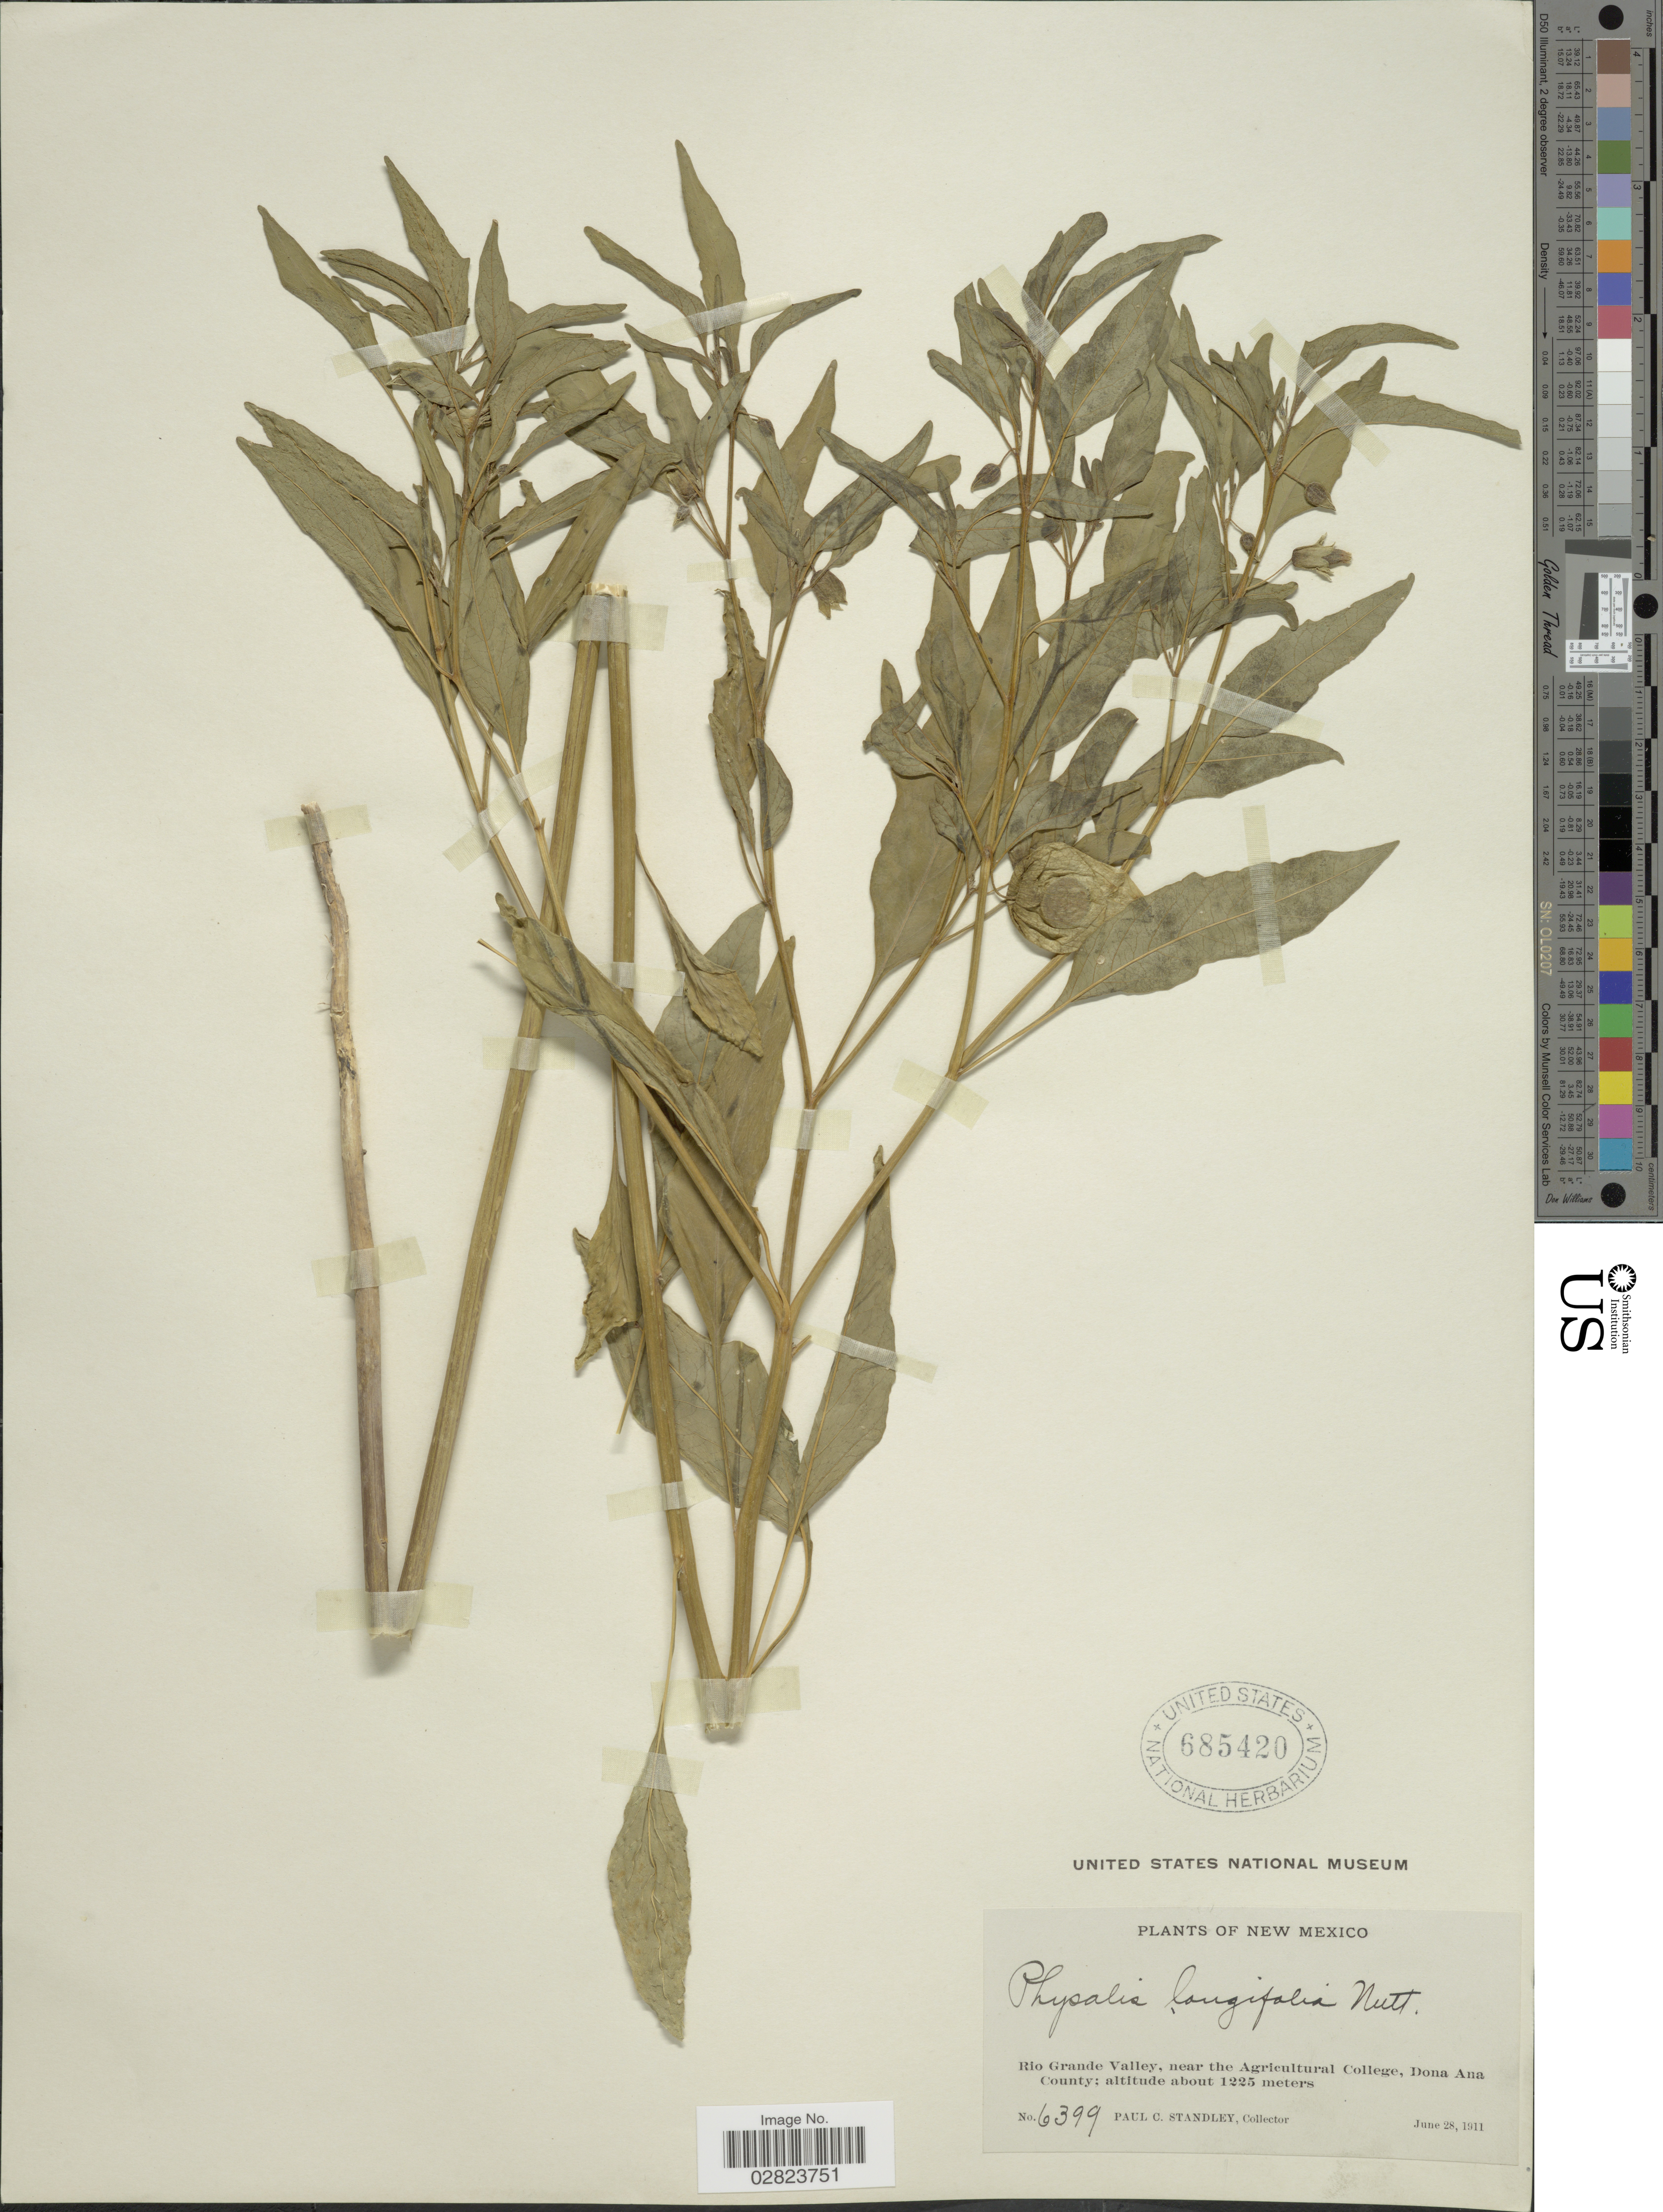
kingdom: Plantae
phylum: Tracheophyta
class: Magnoliopsida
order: Solanales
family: Solanaceae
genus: Physalis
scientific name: Physalis longifolia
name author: Nutt.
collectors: P. C. Standley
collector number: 6399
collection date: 1911-06-28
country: United States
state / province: New Mexico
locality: Rio Grande Valley, near the Agricultural College, Dona Ana County.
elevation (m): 1225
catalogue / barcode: US 685420